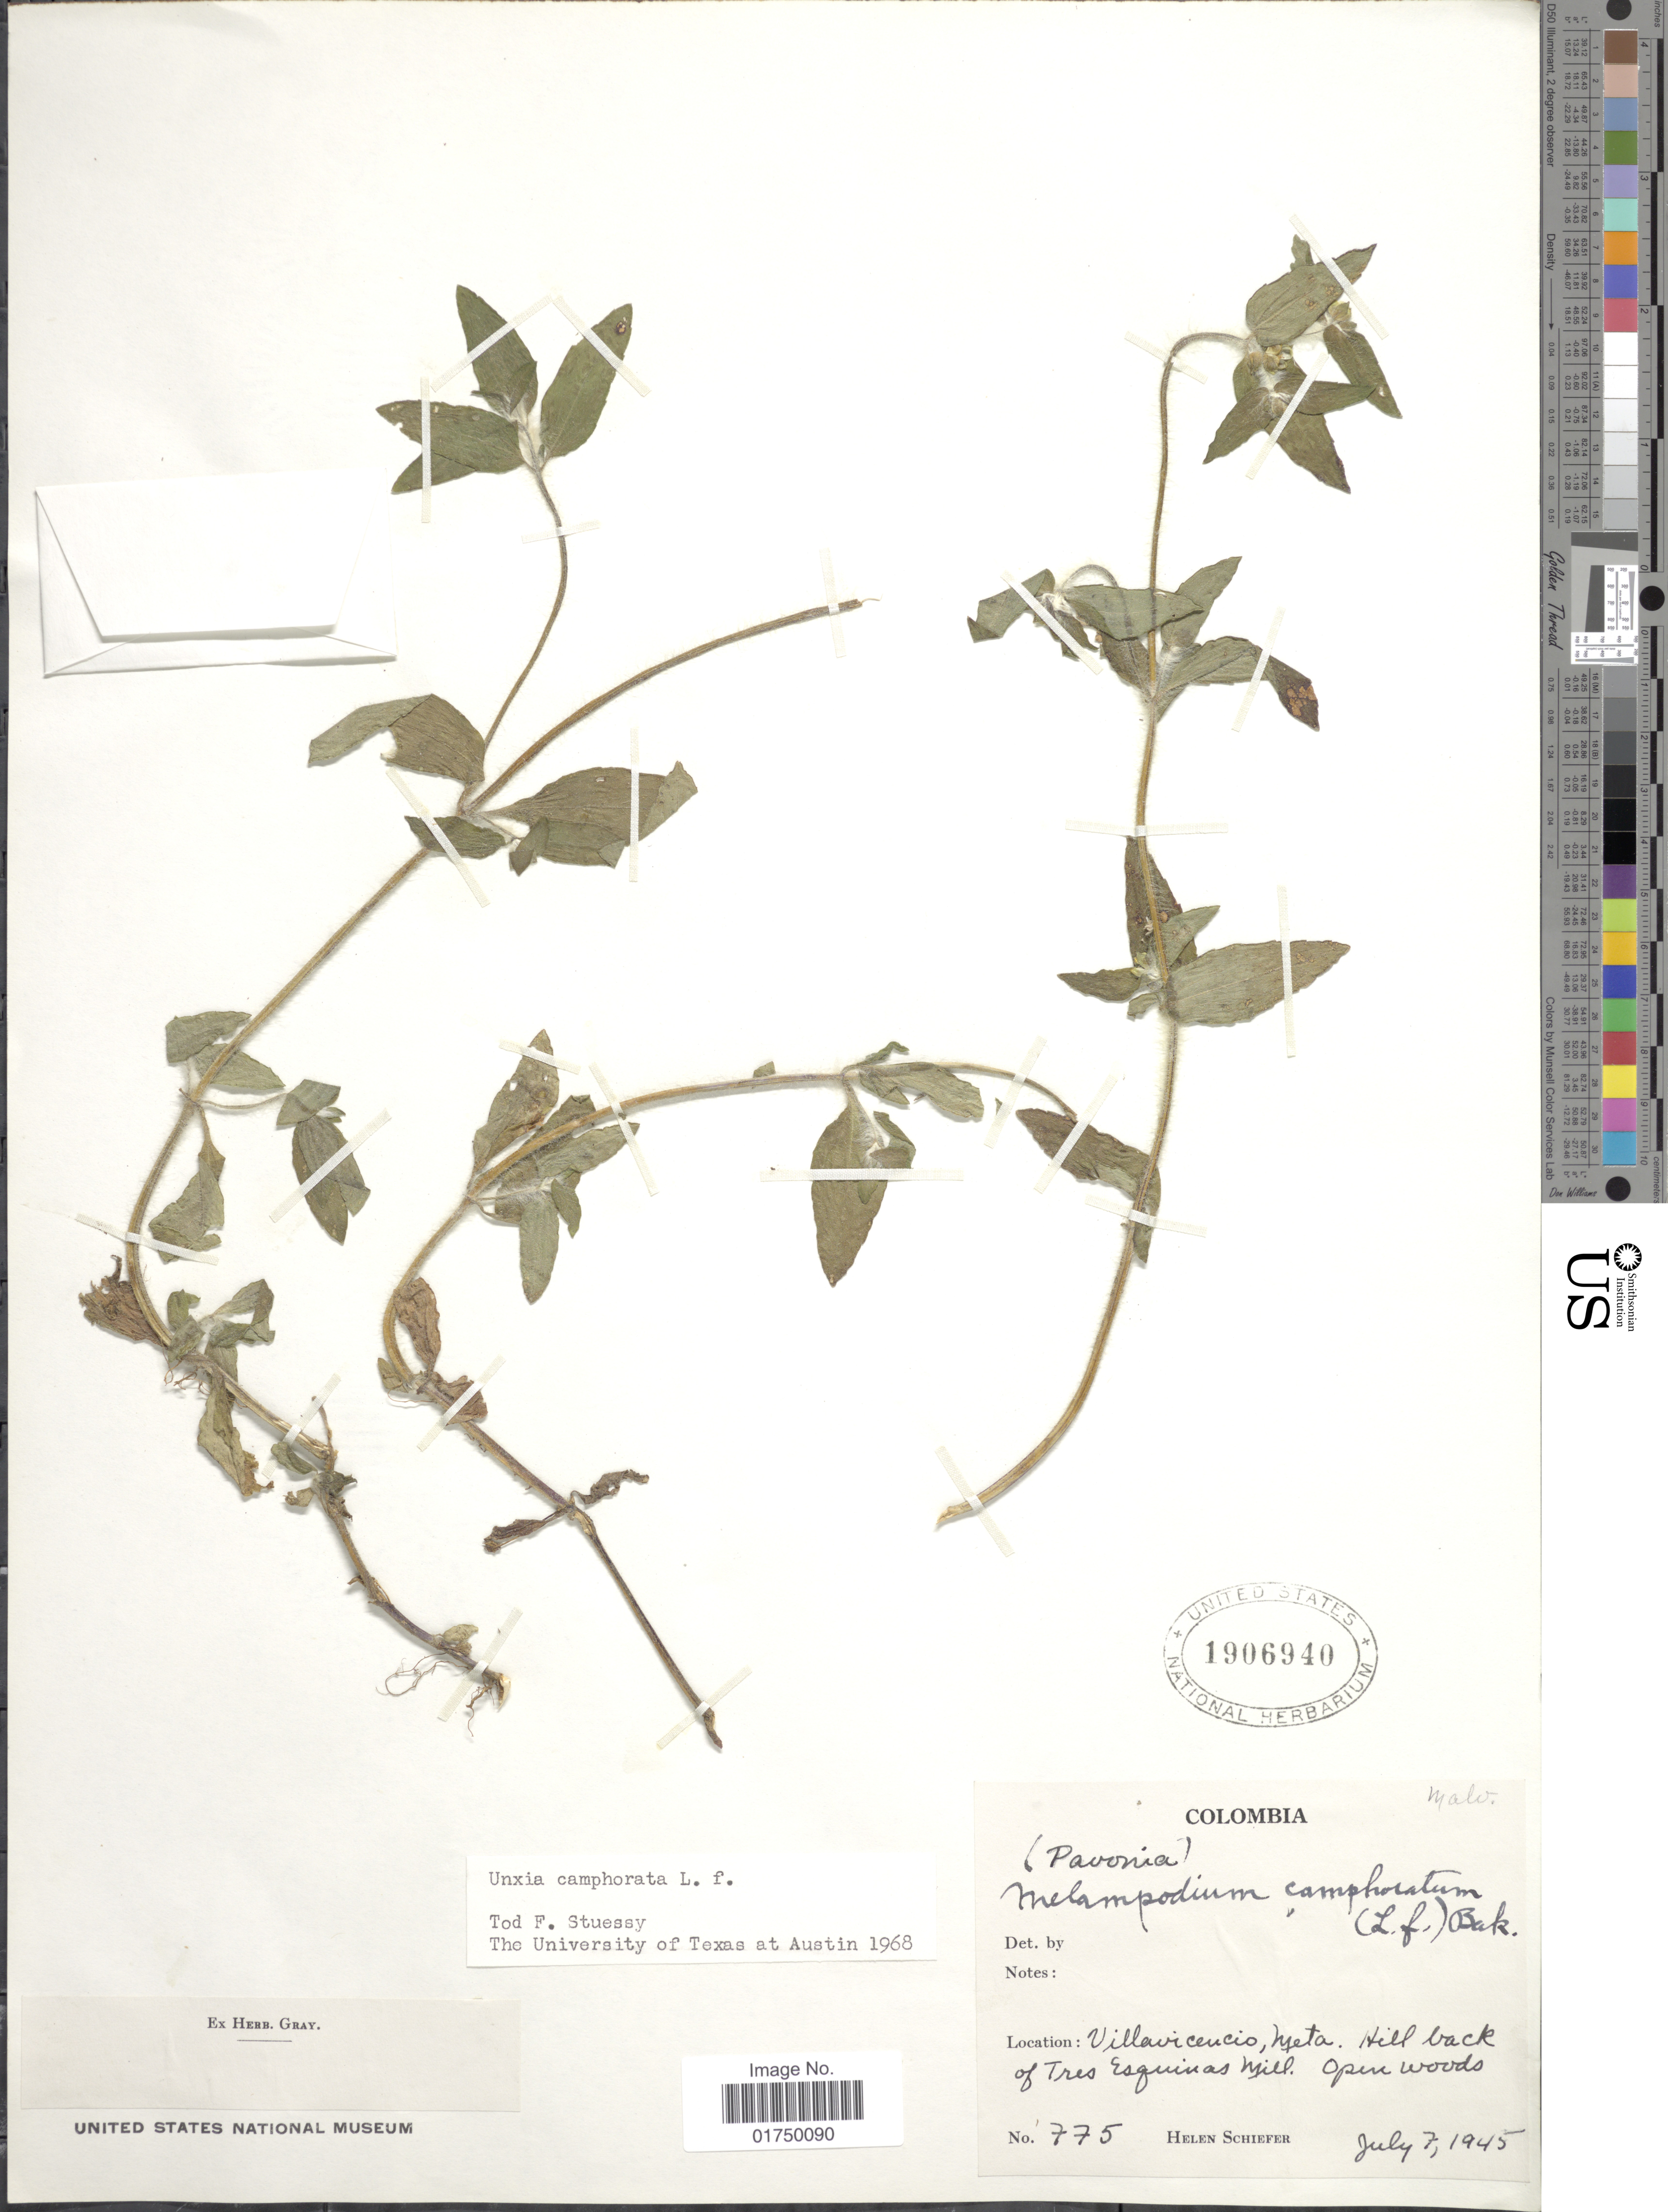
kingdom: Plantae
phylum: Tracheophyta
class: Magnoliopsida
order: Asterales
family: Asteraceae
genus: Unxia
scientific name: Unxia camphorata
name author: L. f.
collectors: H. Schiefer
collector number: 775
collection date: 1945-07-07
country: Colombia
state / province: Meta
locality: Villavicencio, Meta. Hill back of Tres Esquinas Mill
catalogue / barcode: US 1906940